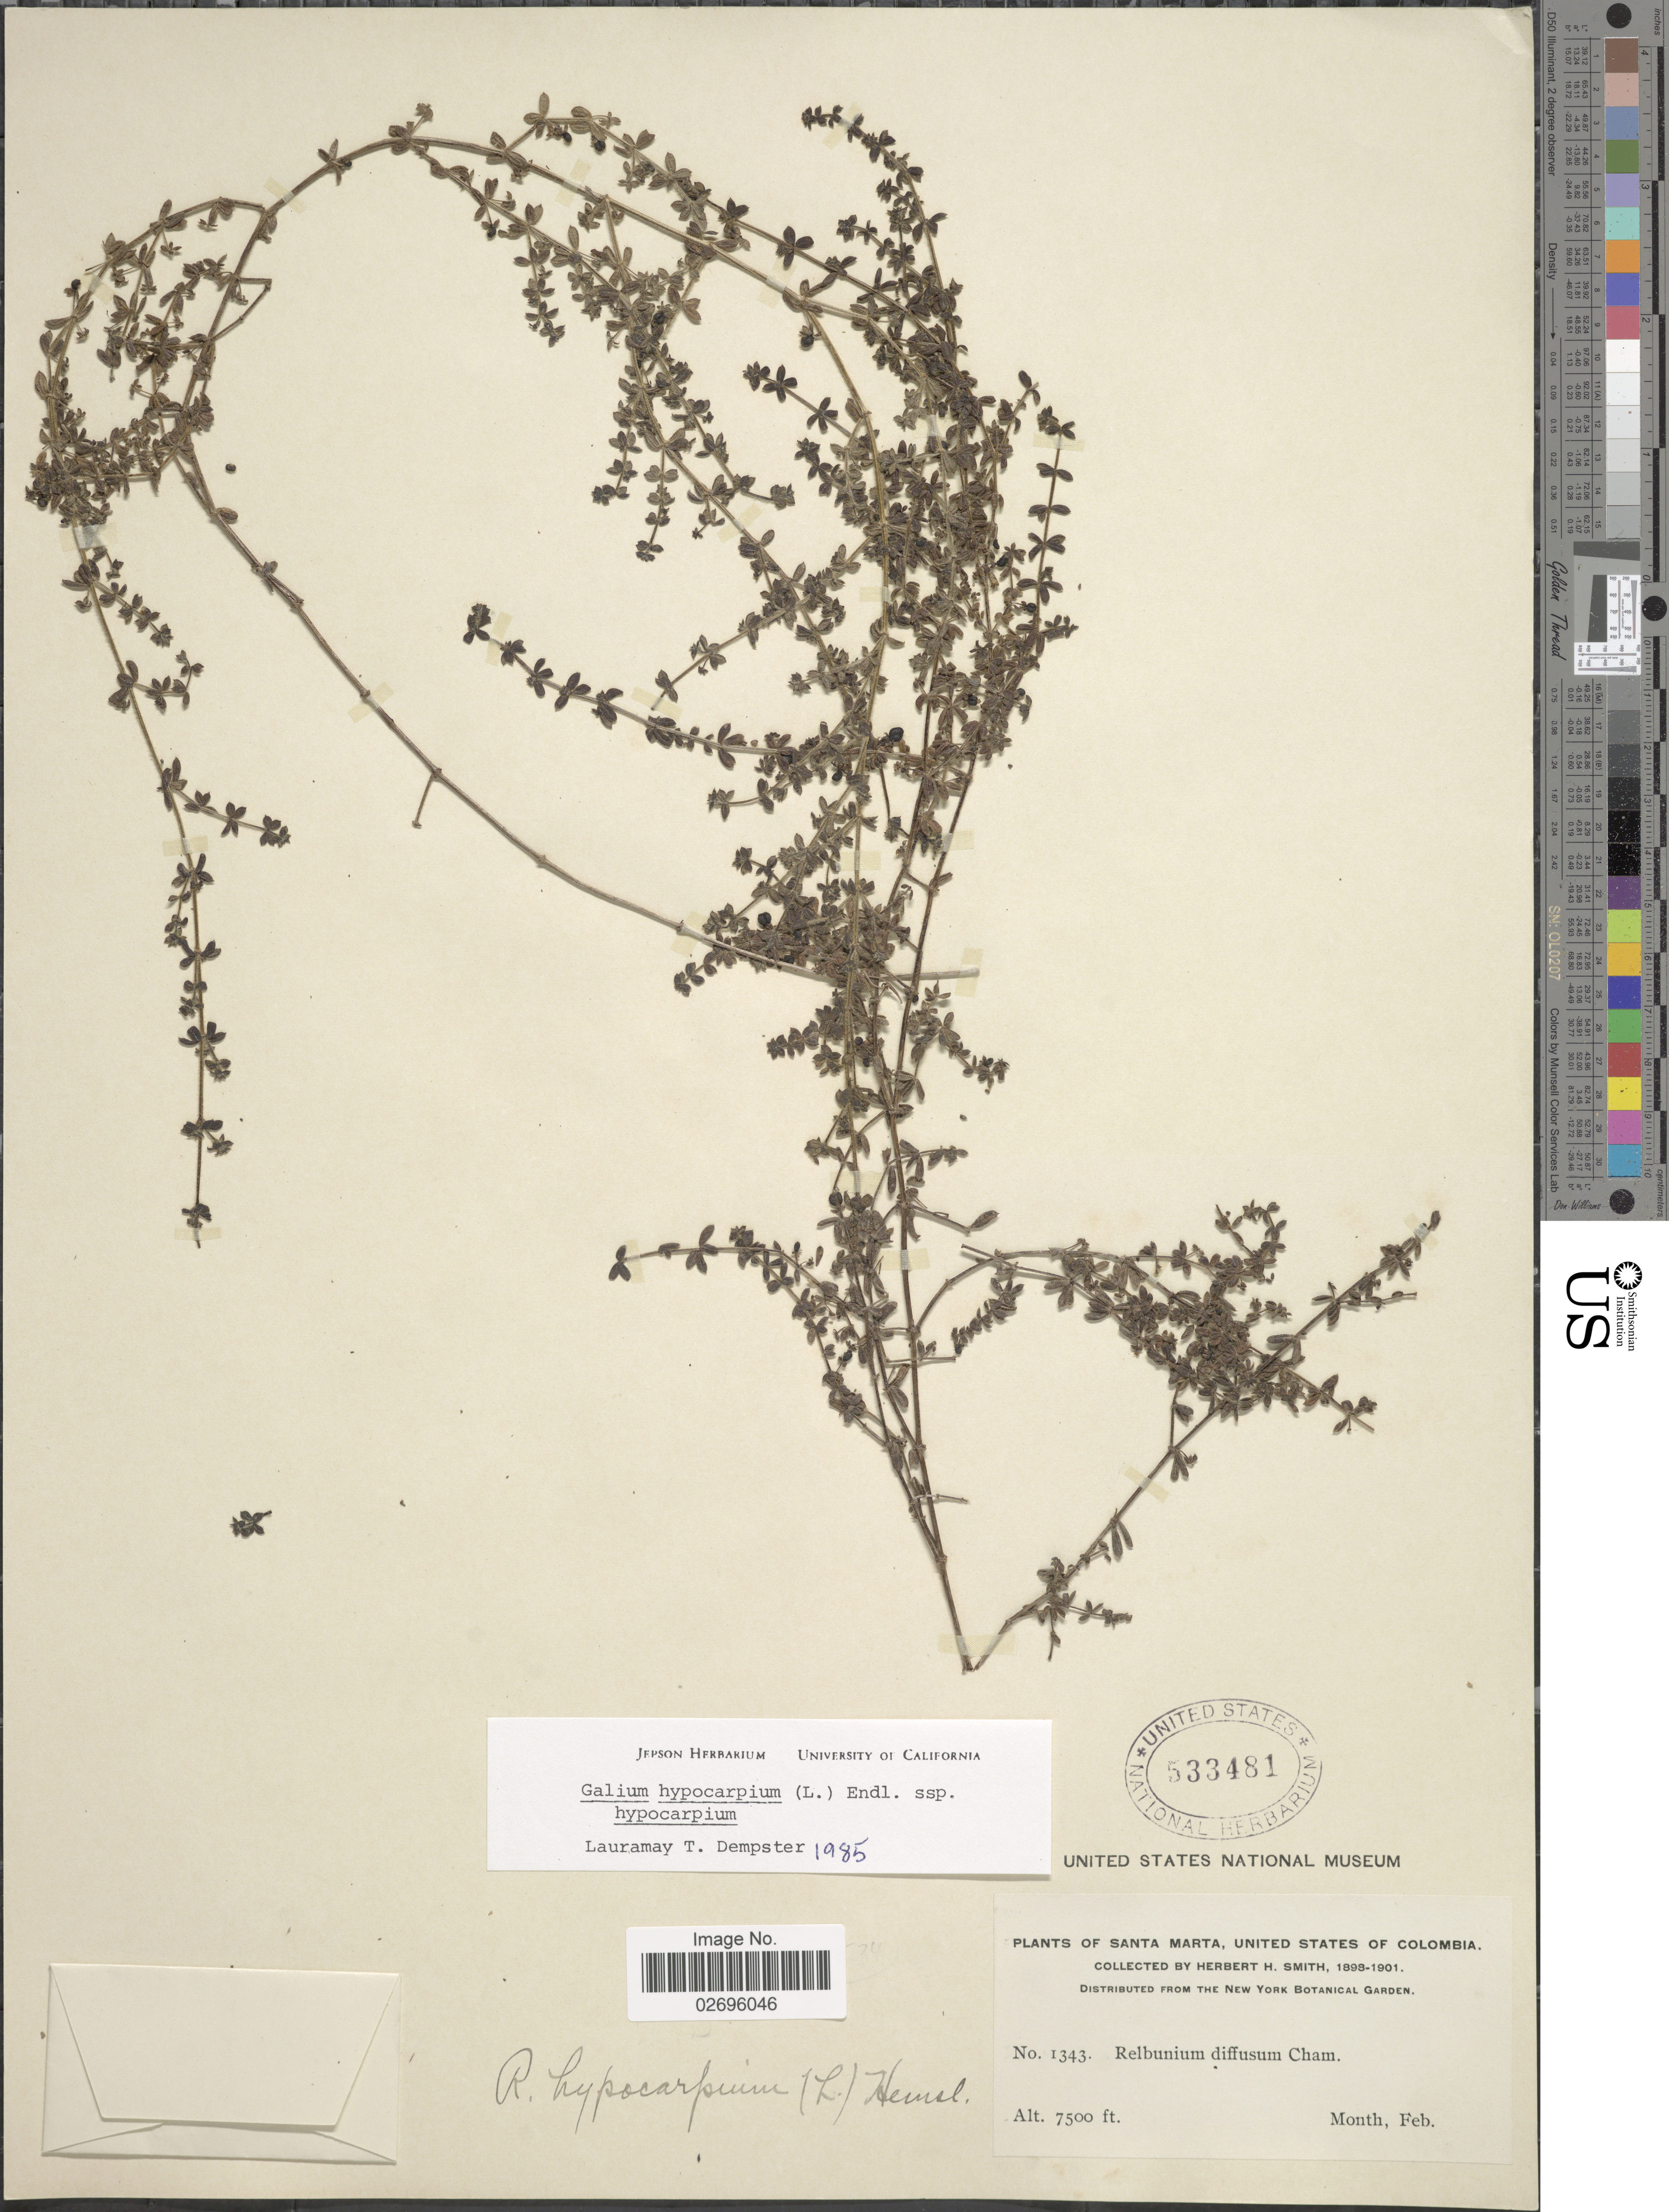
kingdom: Plantae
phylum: Tracheophyta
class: Magnoliopsida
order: Gentianales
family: Rubiaceae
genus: Galium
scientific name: Galium hypocarpium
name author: (L.) Endl. ex Griseb.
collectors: Herbert H. Smith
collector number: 1343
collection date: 1898-02/1901-02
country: Colombia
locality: Santa Marta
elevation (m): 2286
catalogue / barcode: US 533481